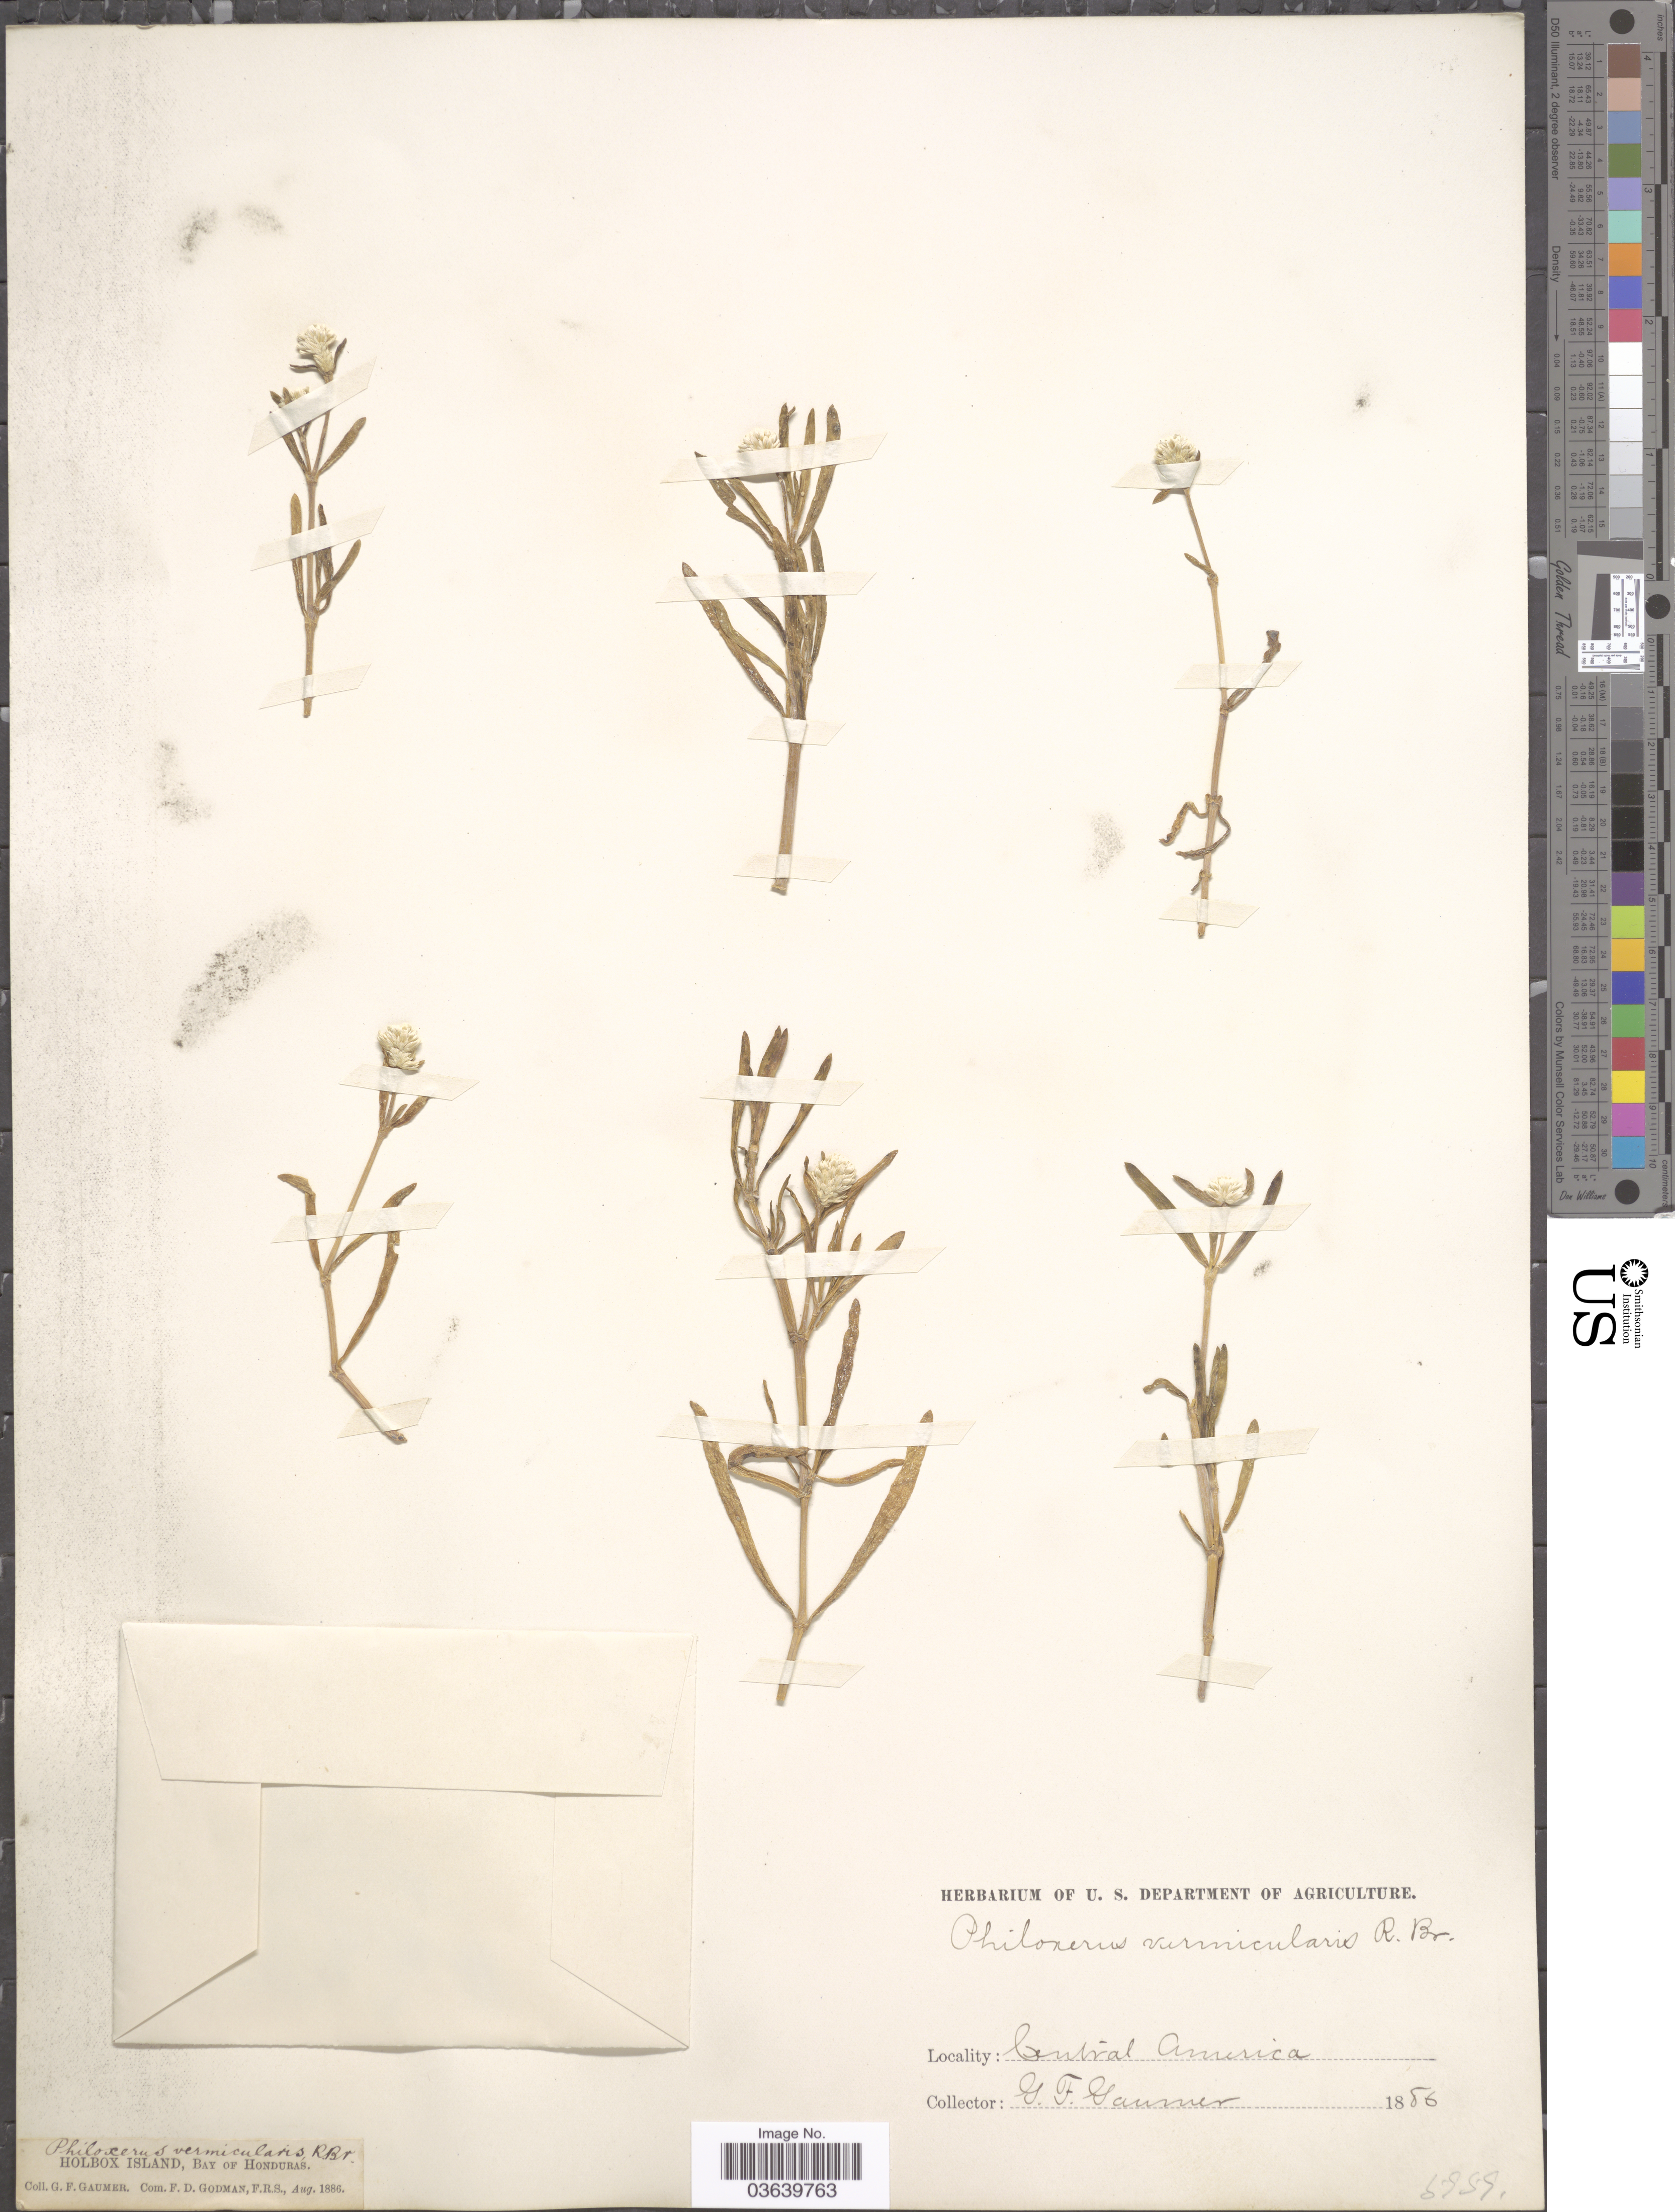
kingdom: Plantae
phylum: Tracheophyta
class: Magnoliopsida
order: Caryophyllales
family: Amaranthaceae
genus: Gomphrena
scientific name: Gomphrena vermicularis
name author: L.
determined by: Strong, Mark T., (BOT), Smithsonian Institution - National Museum of Natural History (UNITED STATES)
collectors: G. F. Gaumer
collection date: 1886-08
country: Honduras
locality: Holbox Island, Bay of Honduras.